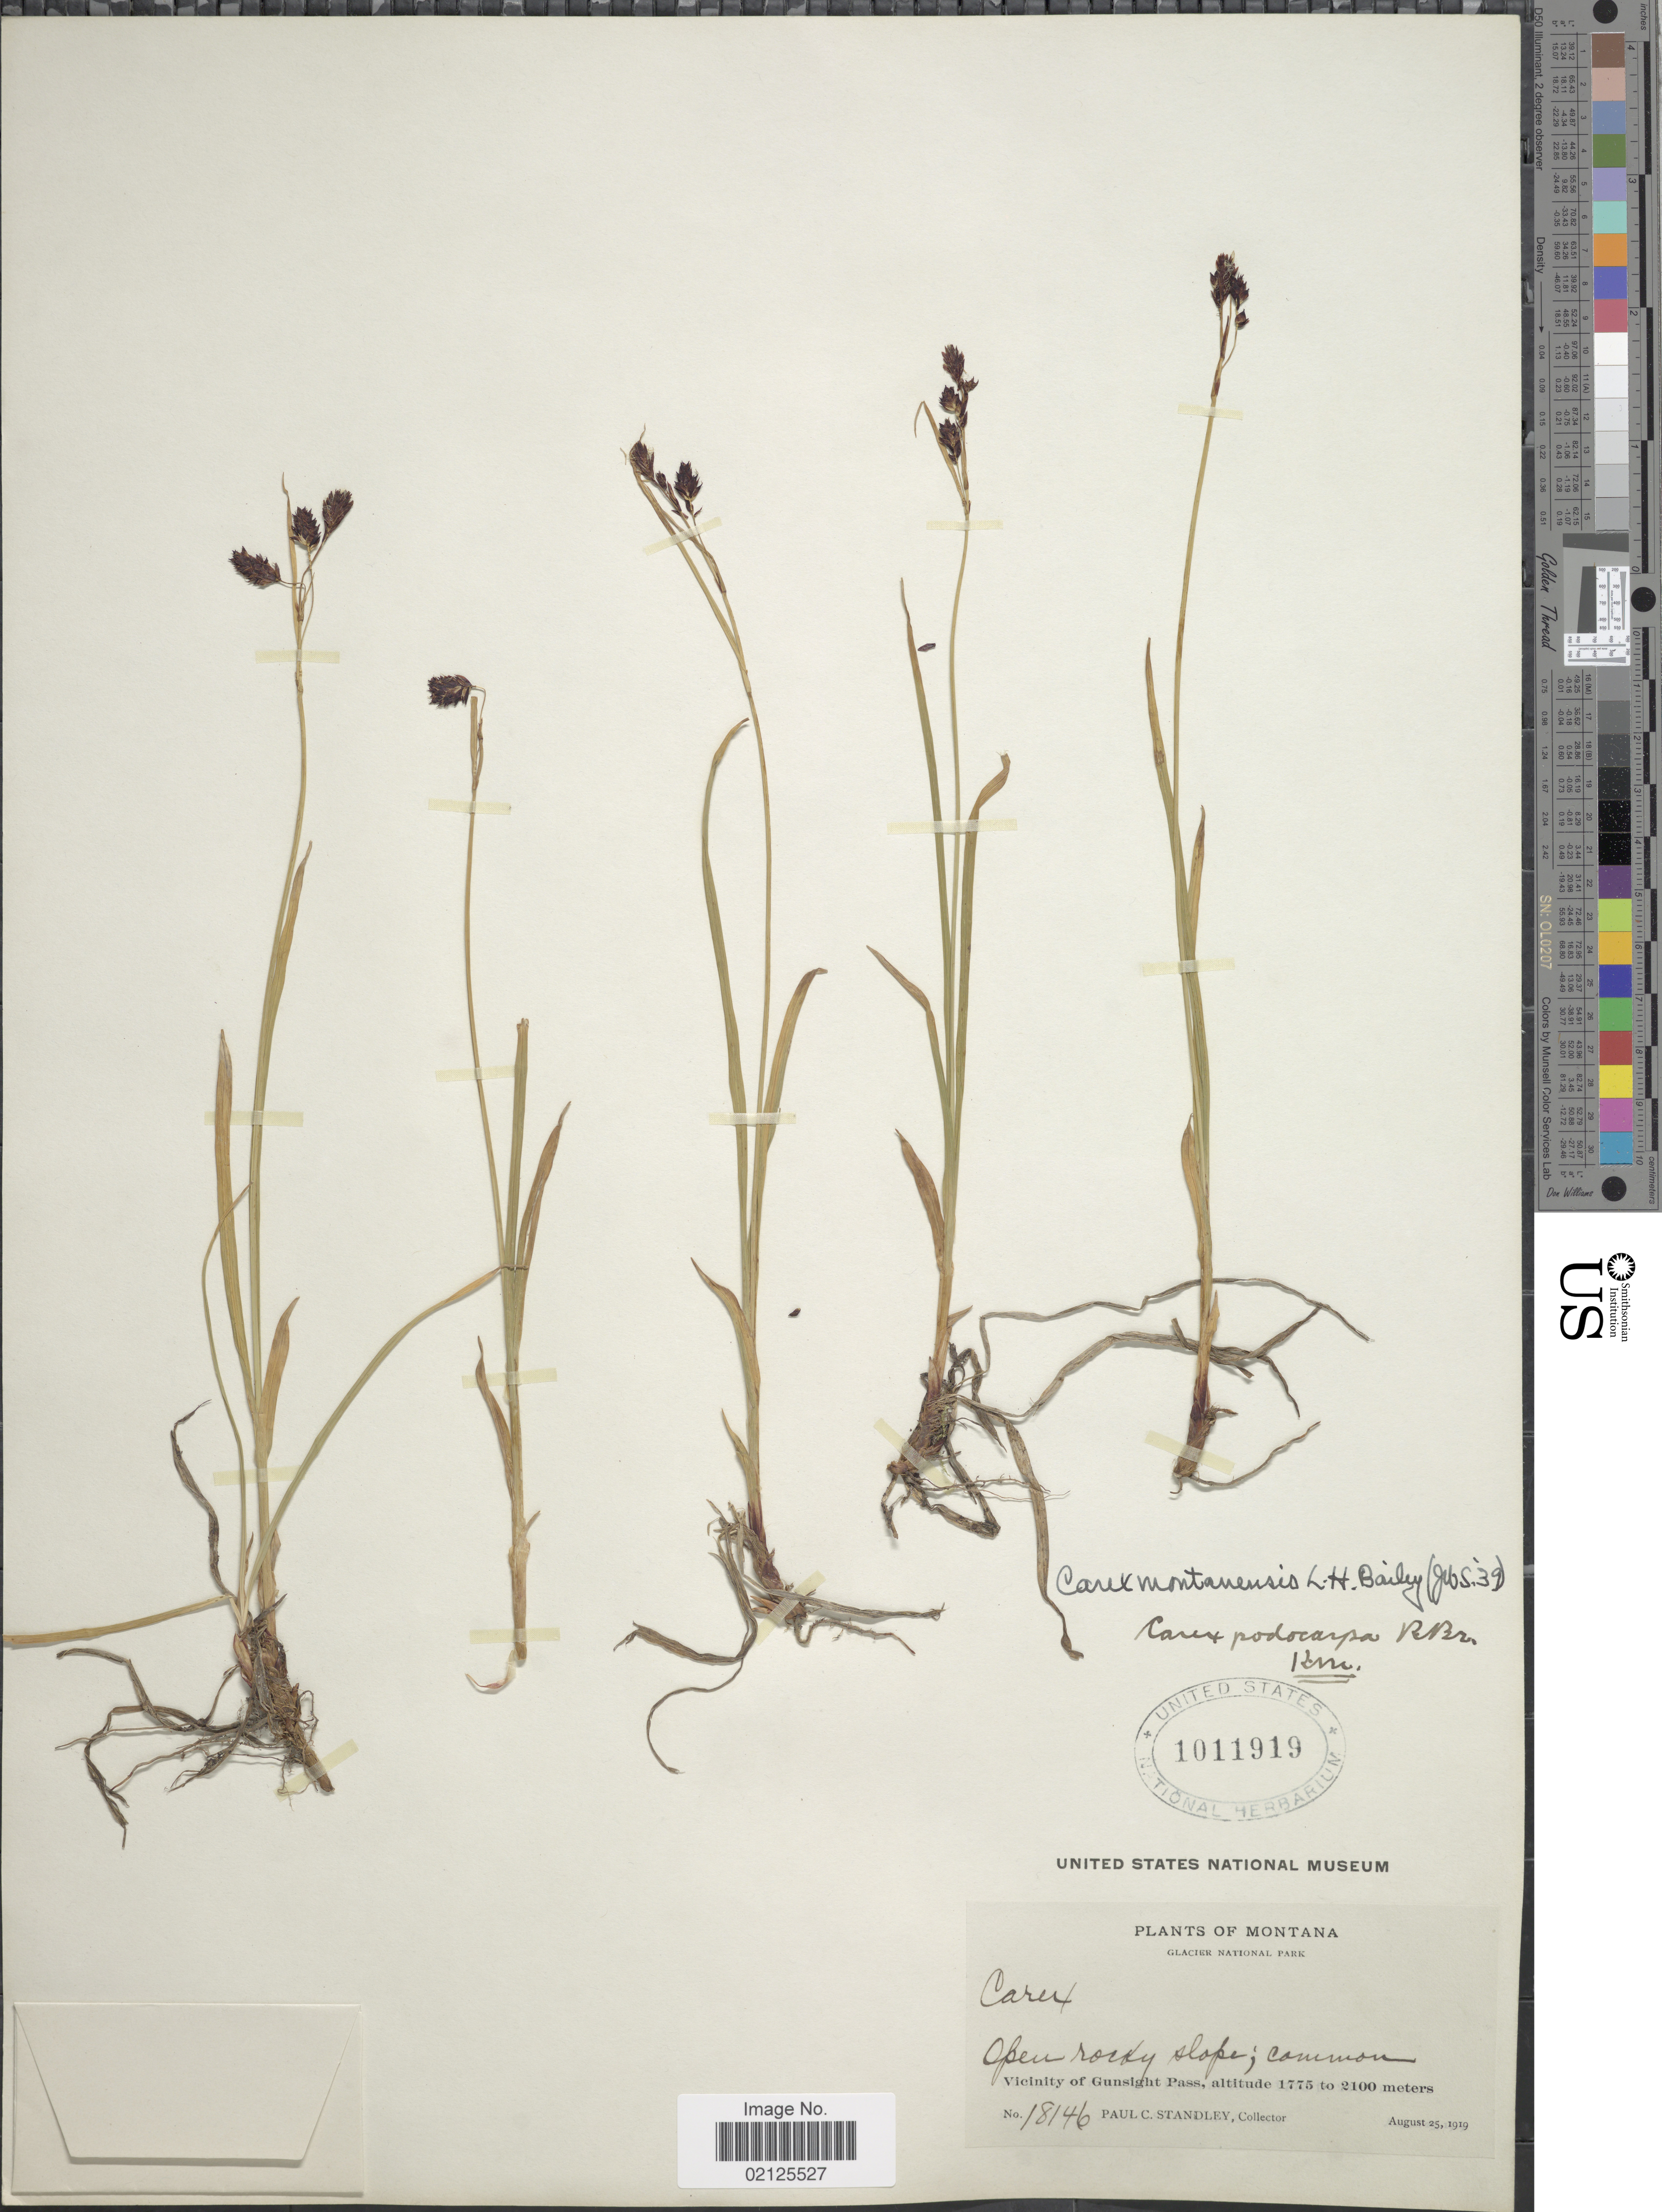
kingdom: Plantae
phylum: Tracheophyta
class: Liliopsida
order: Poales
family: Cyperaceae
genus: Carex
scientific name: Carex podocarpa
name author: R. Br.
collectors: P. C. Standley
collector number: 18146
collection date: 1919-08-25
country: United States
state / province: Montana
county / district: Glacier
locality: Glacier National Park, Open rocky slope; common, Vicinity of Gunsight Pass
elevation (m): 1775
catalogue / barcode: US 1011919